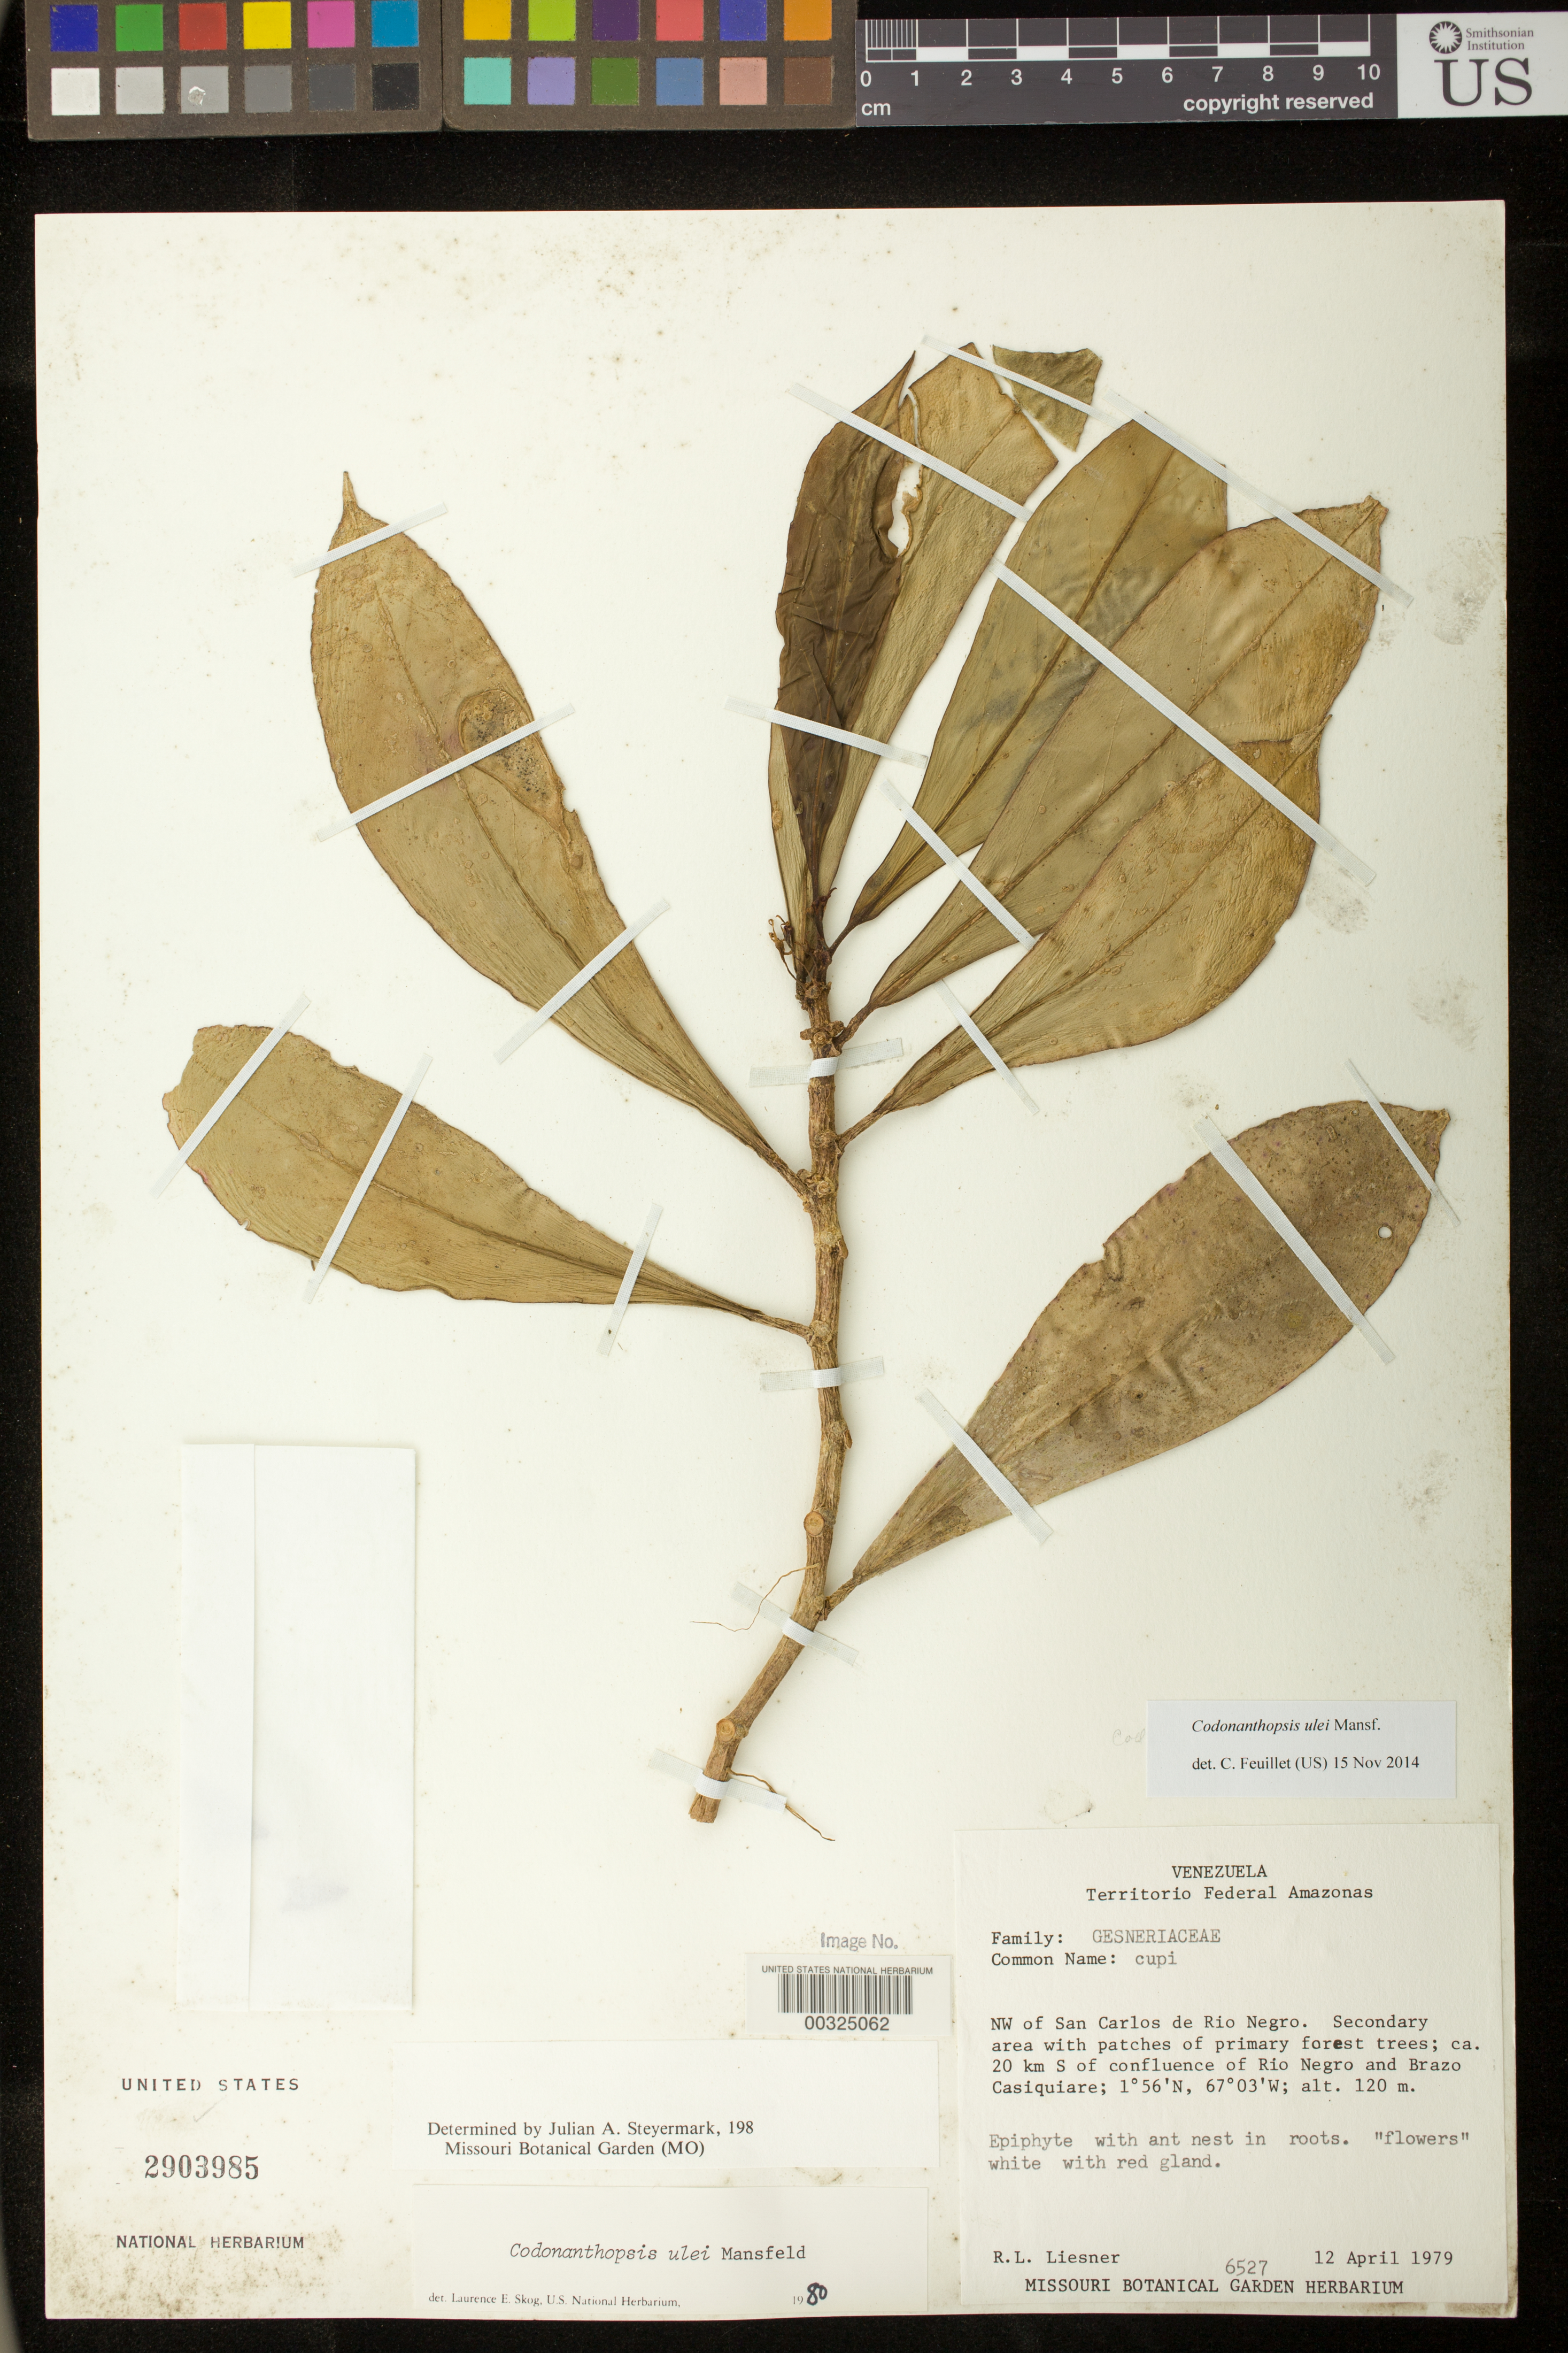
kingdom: Plantae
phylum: Tracheophyta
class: Magnoliopsida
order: Lamiales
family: Gesneriaceae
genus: Codonanthopsis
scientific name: Codonanthopsis ulei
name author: Mansf.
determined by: Feuillet, C.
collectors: R. L. Liesner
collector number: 6527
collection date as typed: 12 Apr 1979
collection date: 1979-04-12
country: Venezuela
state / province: Amazonas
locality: NW of San Carlos de Rio Negro, ca 20 km S of confluence of Rio Negro and Brazo Casiquiare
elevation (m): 120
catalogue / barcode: US 2903985